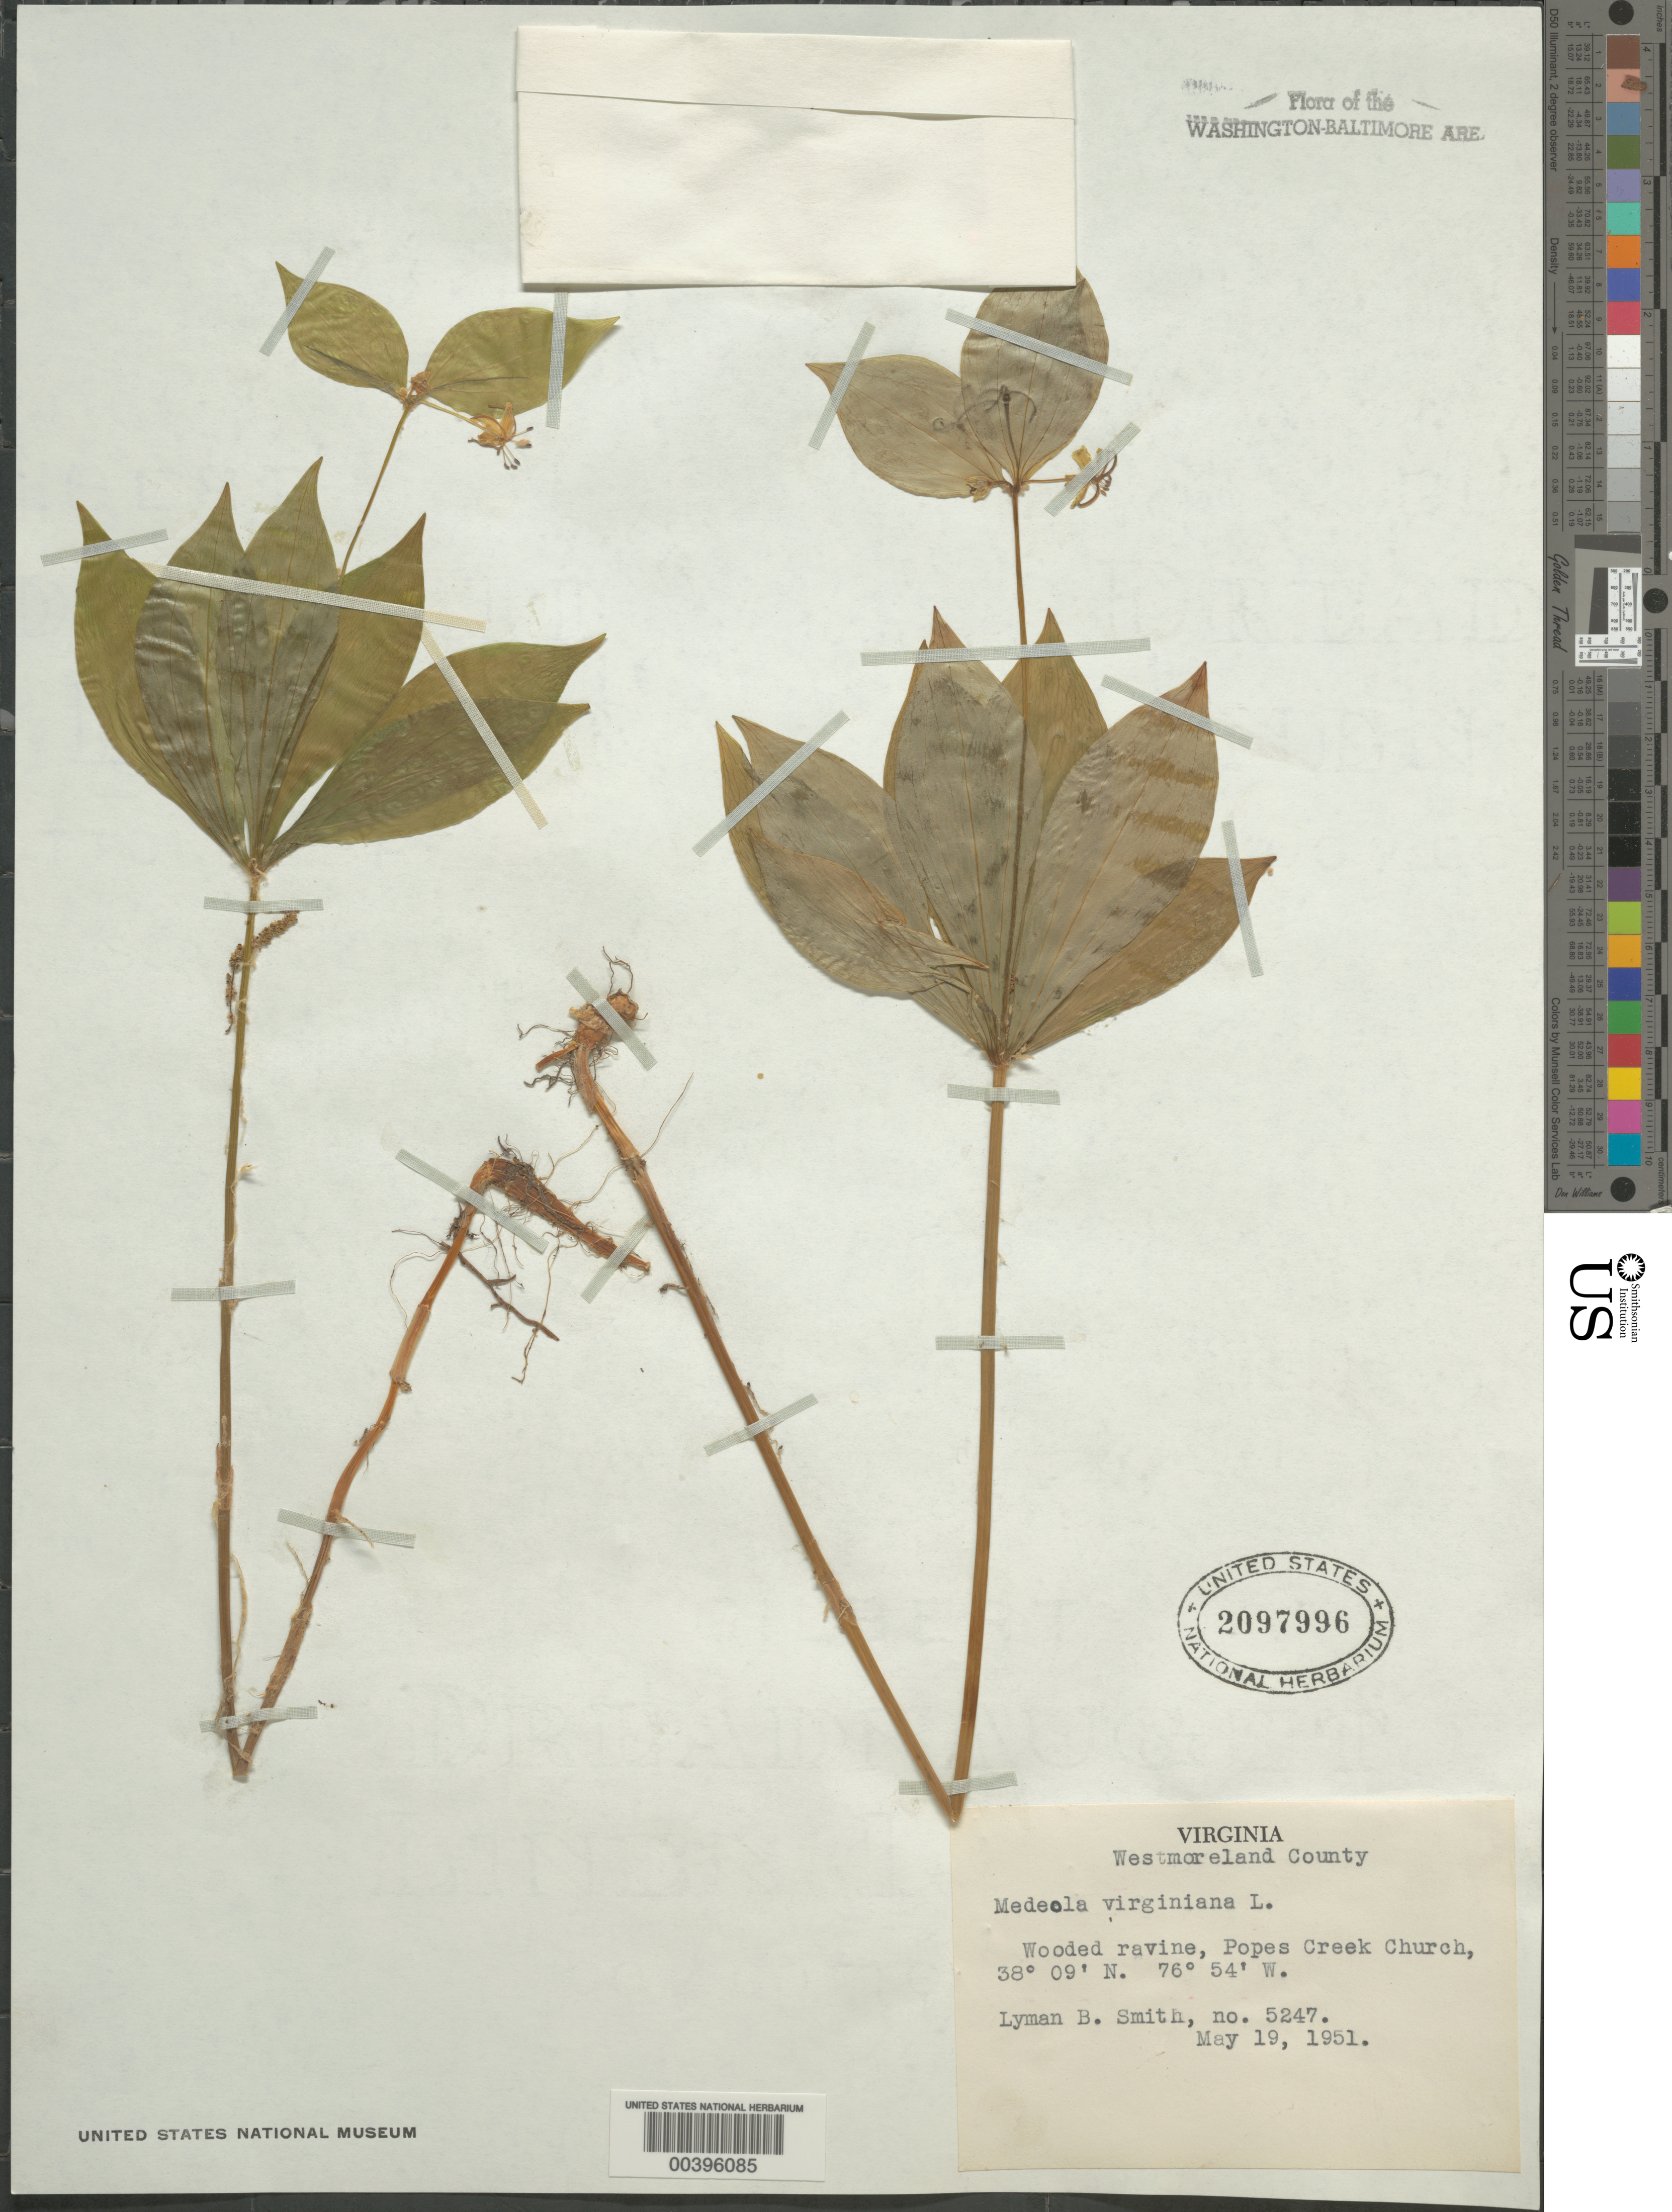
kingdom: Plantae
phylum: Tracheophyta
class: Liliopsida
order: Liliales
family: Liliaceae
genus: Medeola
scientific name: Medeola virginiana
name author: (L.) Desf.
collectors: L. Smith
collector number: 5247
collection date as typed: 19 May 1951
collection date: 1951-05-19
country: United States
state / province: Virginia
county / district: Westmoreland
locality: Popes Creek Church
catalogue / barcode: US 2097996